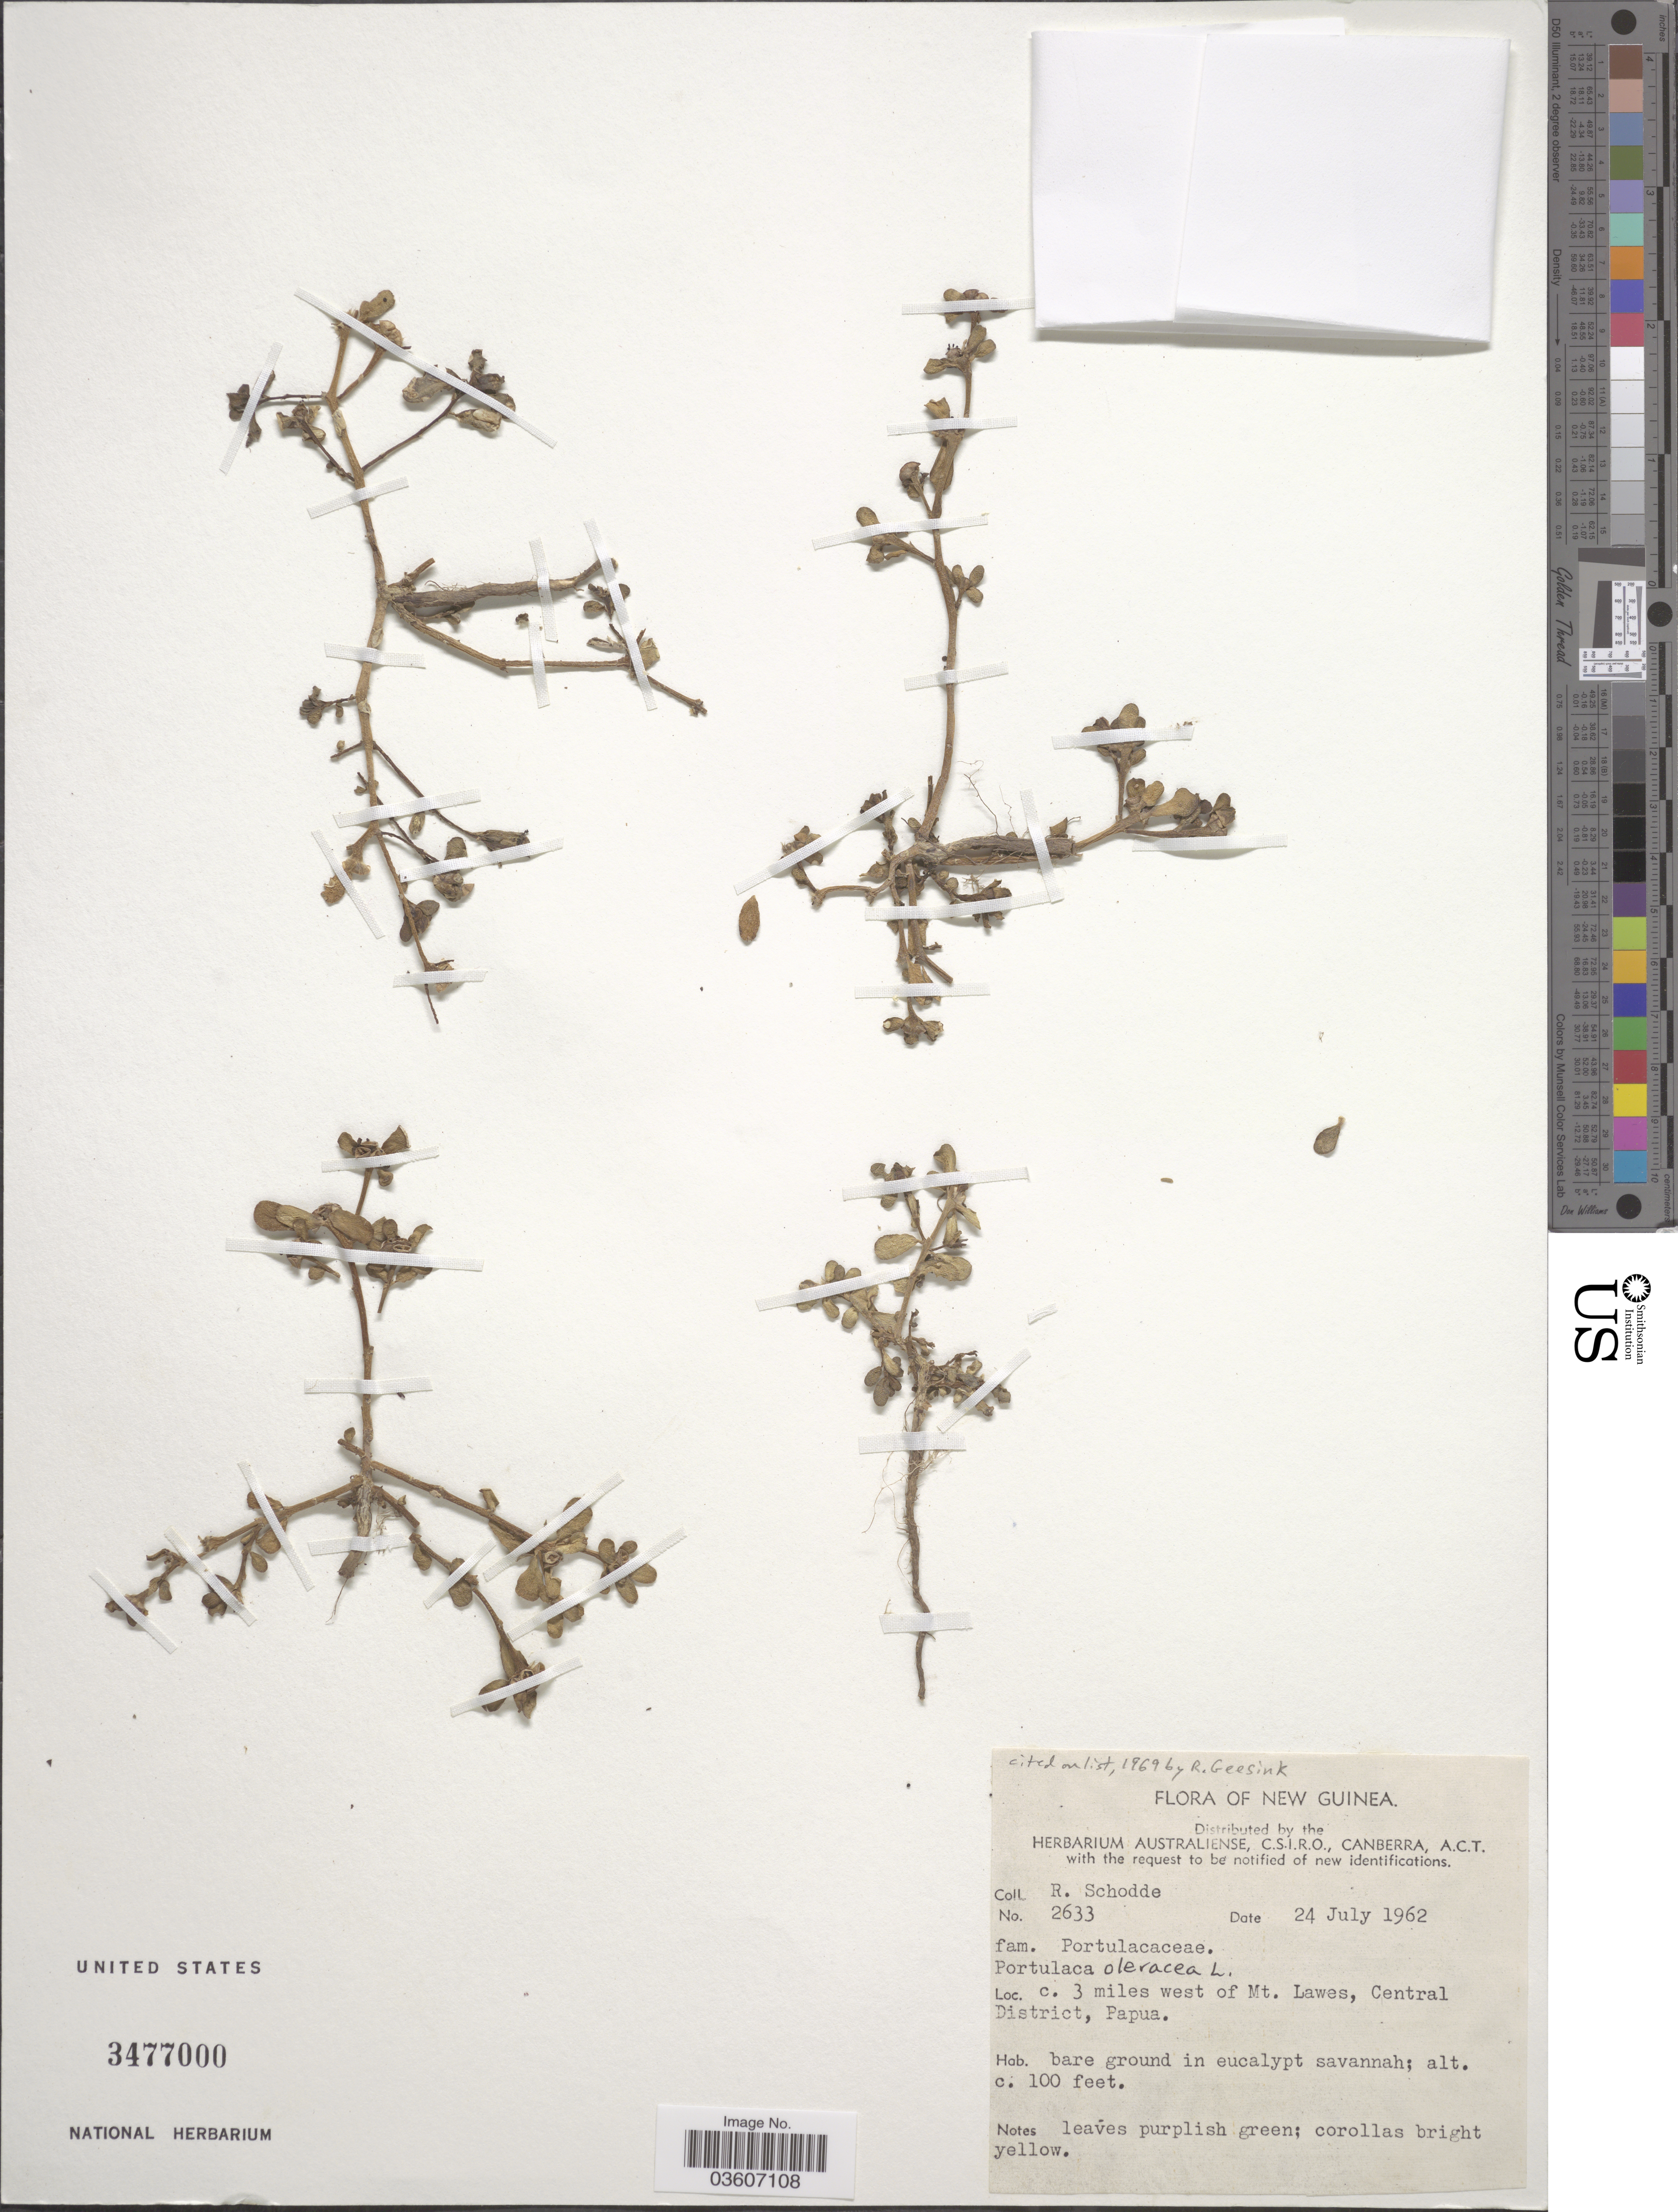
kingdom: Plantae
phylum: Tracheophyta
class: Magnoliopsida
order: Caryophyllales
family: Portulacaceae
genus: Portulaca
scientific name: Portulaca oleracea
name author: L.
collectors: R. Schodde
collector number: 2633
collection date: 1962-07-24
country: Papua New Guinea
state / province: Central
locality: New Guinea. C. 3 miles west of Mt. Lawes, Central District, Papua.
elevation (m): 30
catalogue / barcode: US 3477000